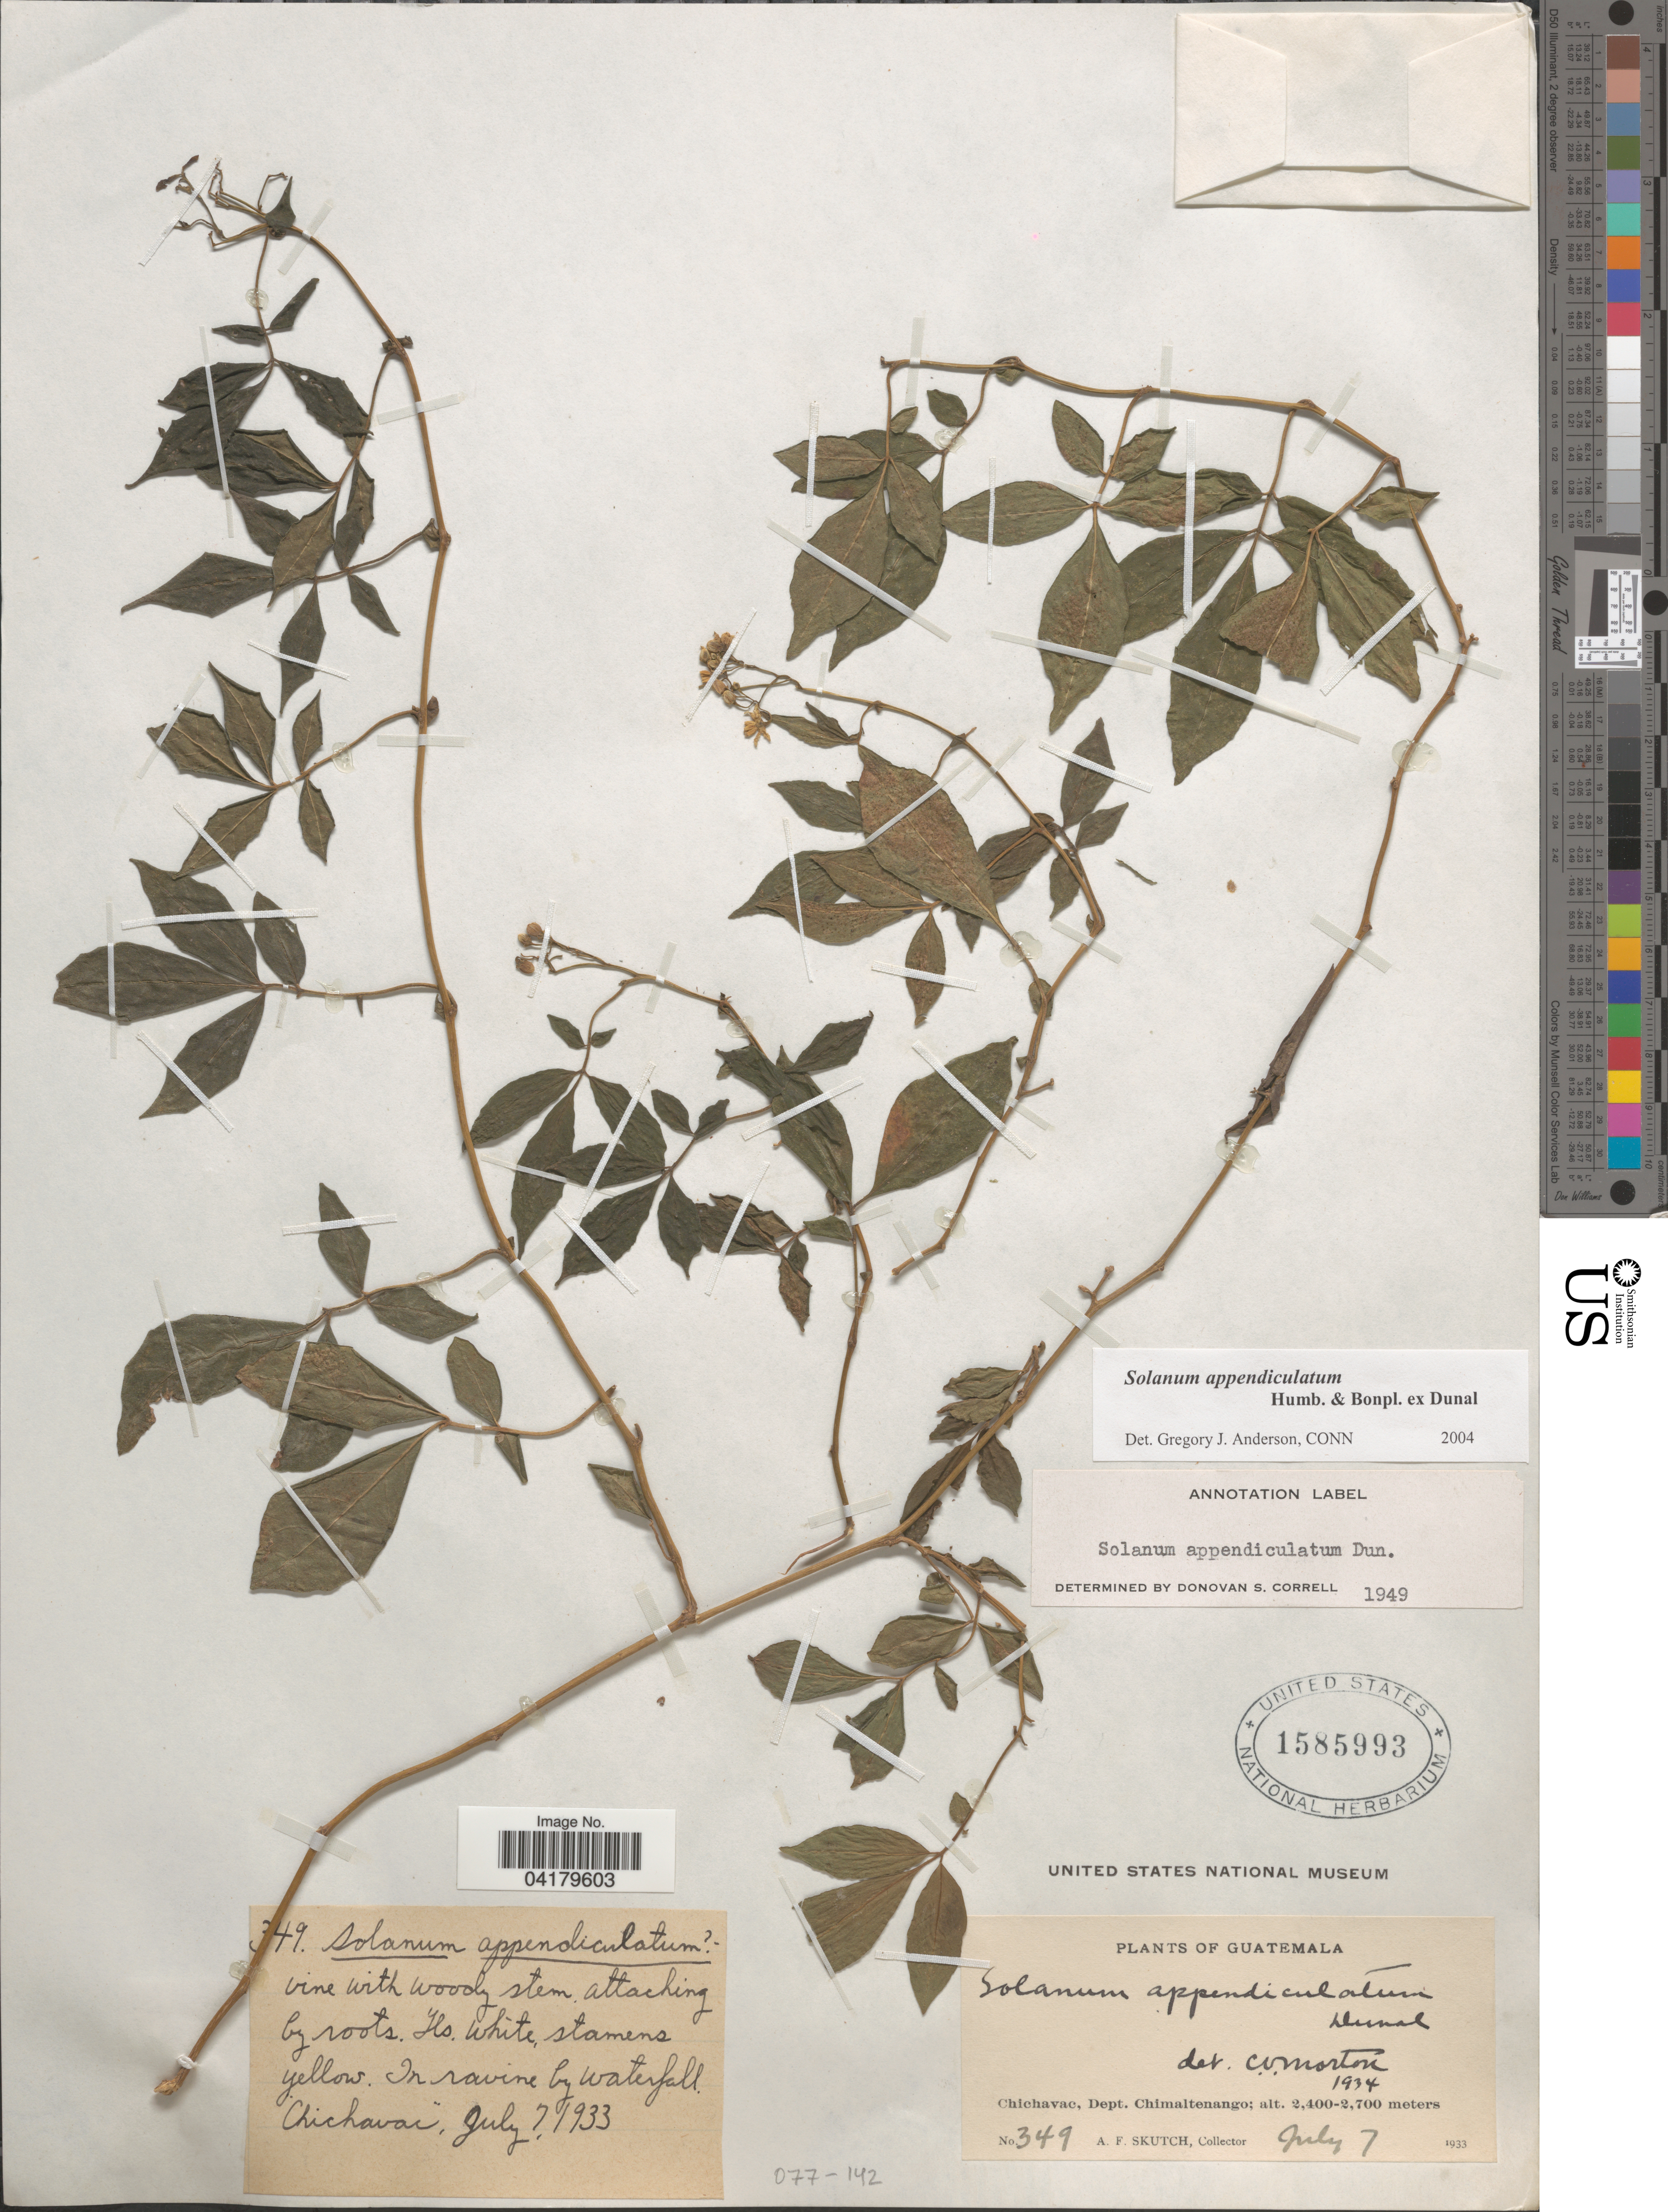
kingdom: Plantae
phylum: Tracheophyta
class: Magnoliopsida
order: Solanales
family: Solanaceae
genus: Solanum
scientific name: Solanum appendiculatum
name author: Humb. & Bonpl. ex Dunal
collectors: A. F. Skutch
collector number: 349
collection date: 1933-07-07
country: Guatemala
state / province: Chimaltenango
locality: Chichavac, Dept. Chimaltenango.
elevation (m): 2400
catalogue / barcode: US 1585993